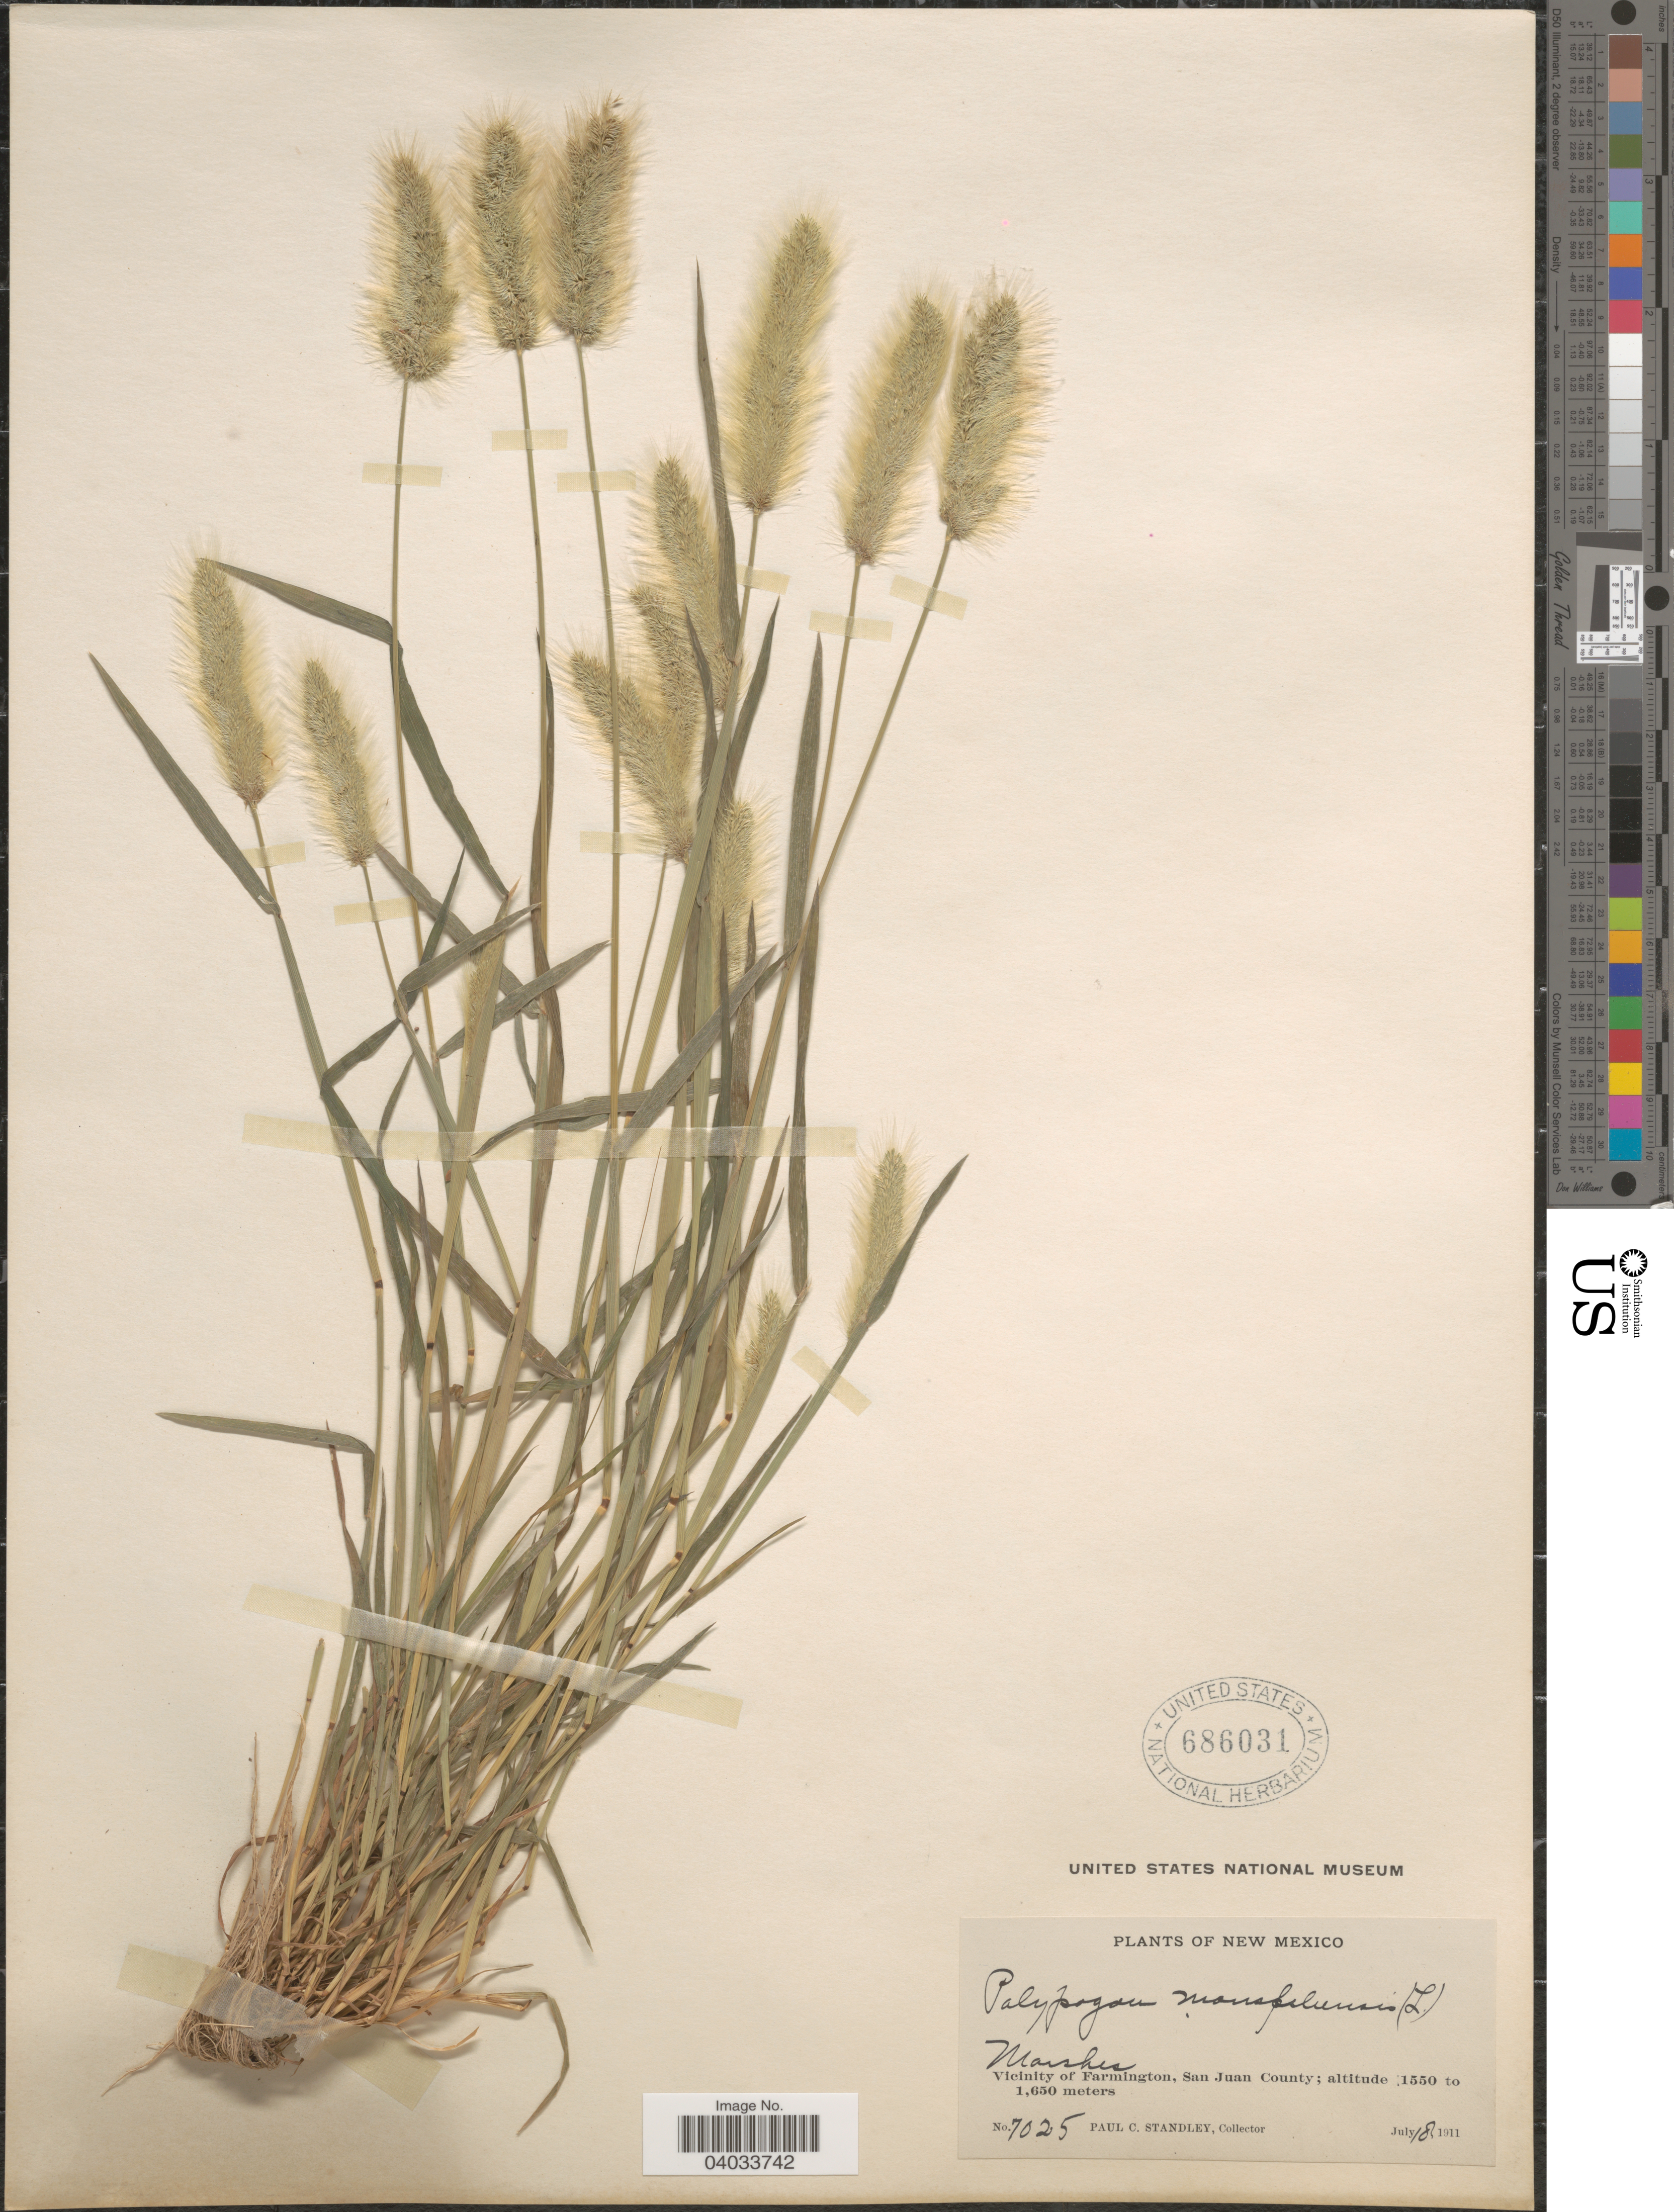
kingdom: Plantae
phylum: Tracheophyta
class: Liliopsida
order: Poales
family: Poaceae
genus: Polypogon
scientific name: Polypogon monspeliensis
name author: (L.) Desf.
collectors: P. C. Standley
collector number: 7025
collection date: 1911-07-18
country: United States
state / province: New Mexico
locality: Vicinity of Farmington, San Juan County.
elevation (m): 1550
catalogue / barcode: US 686031